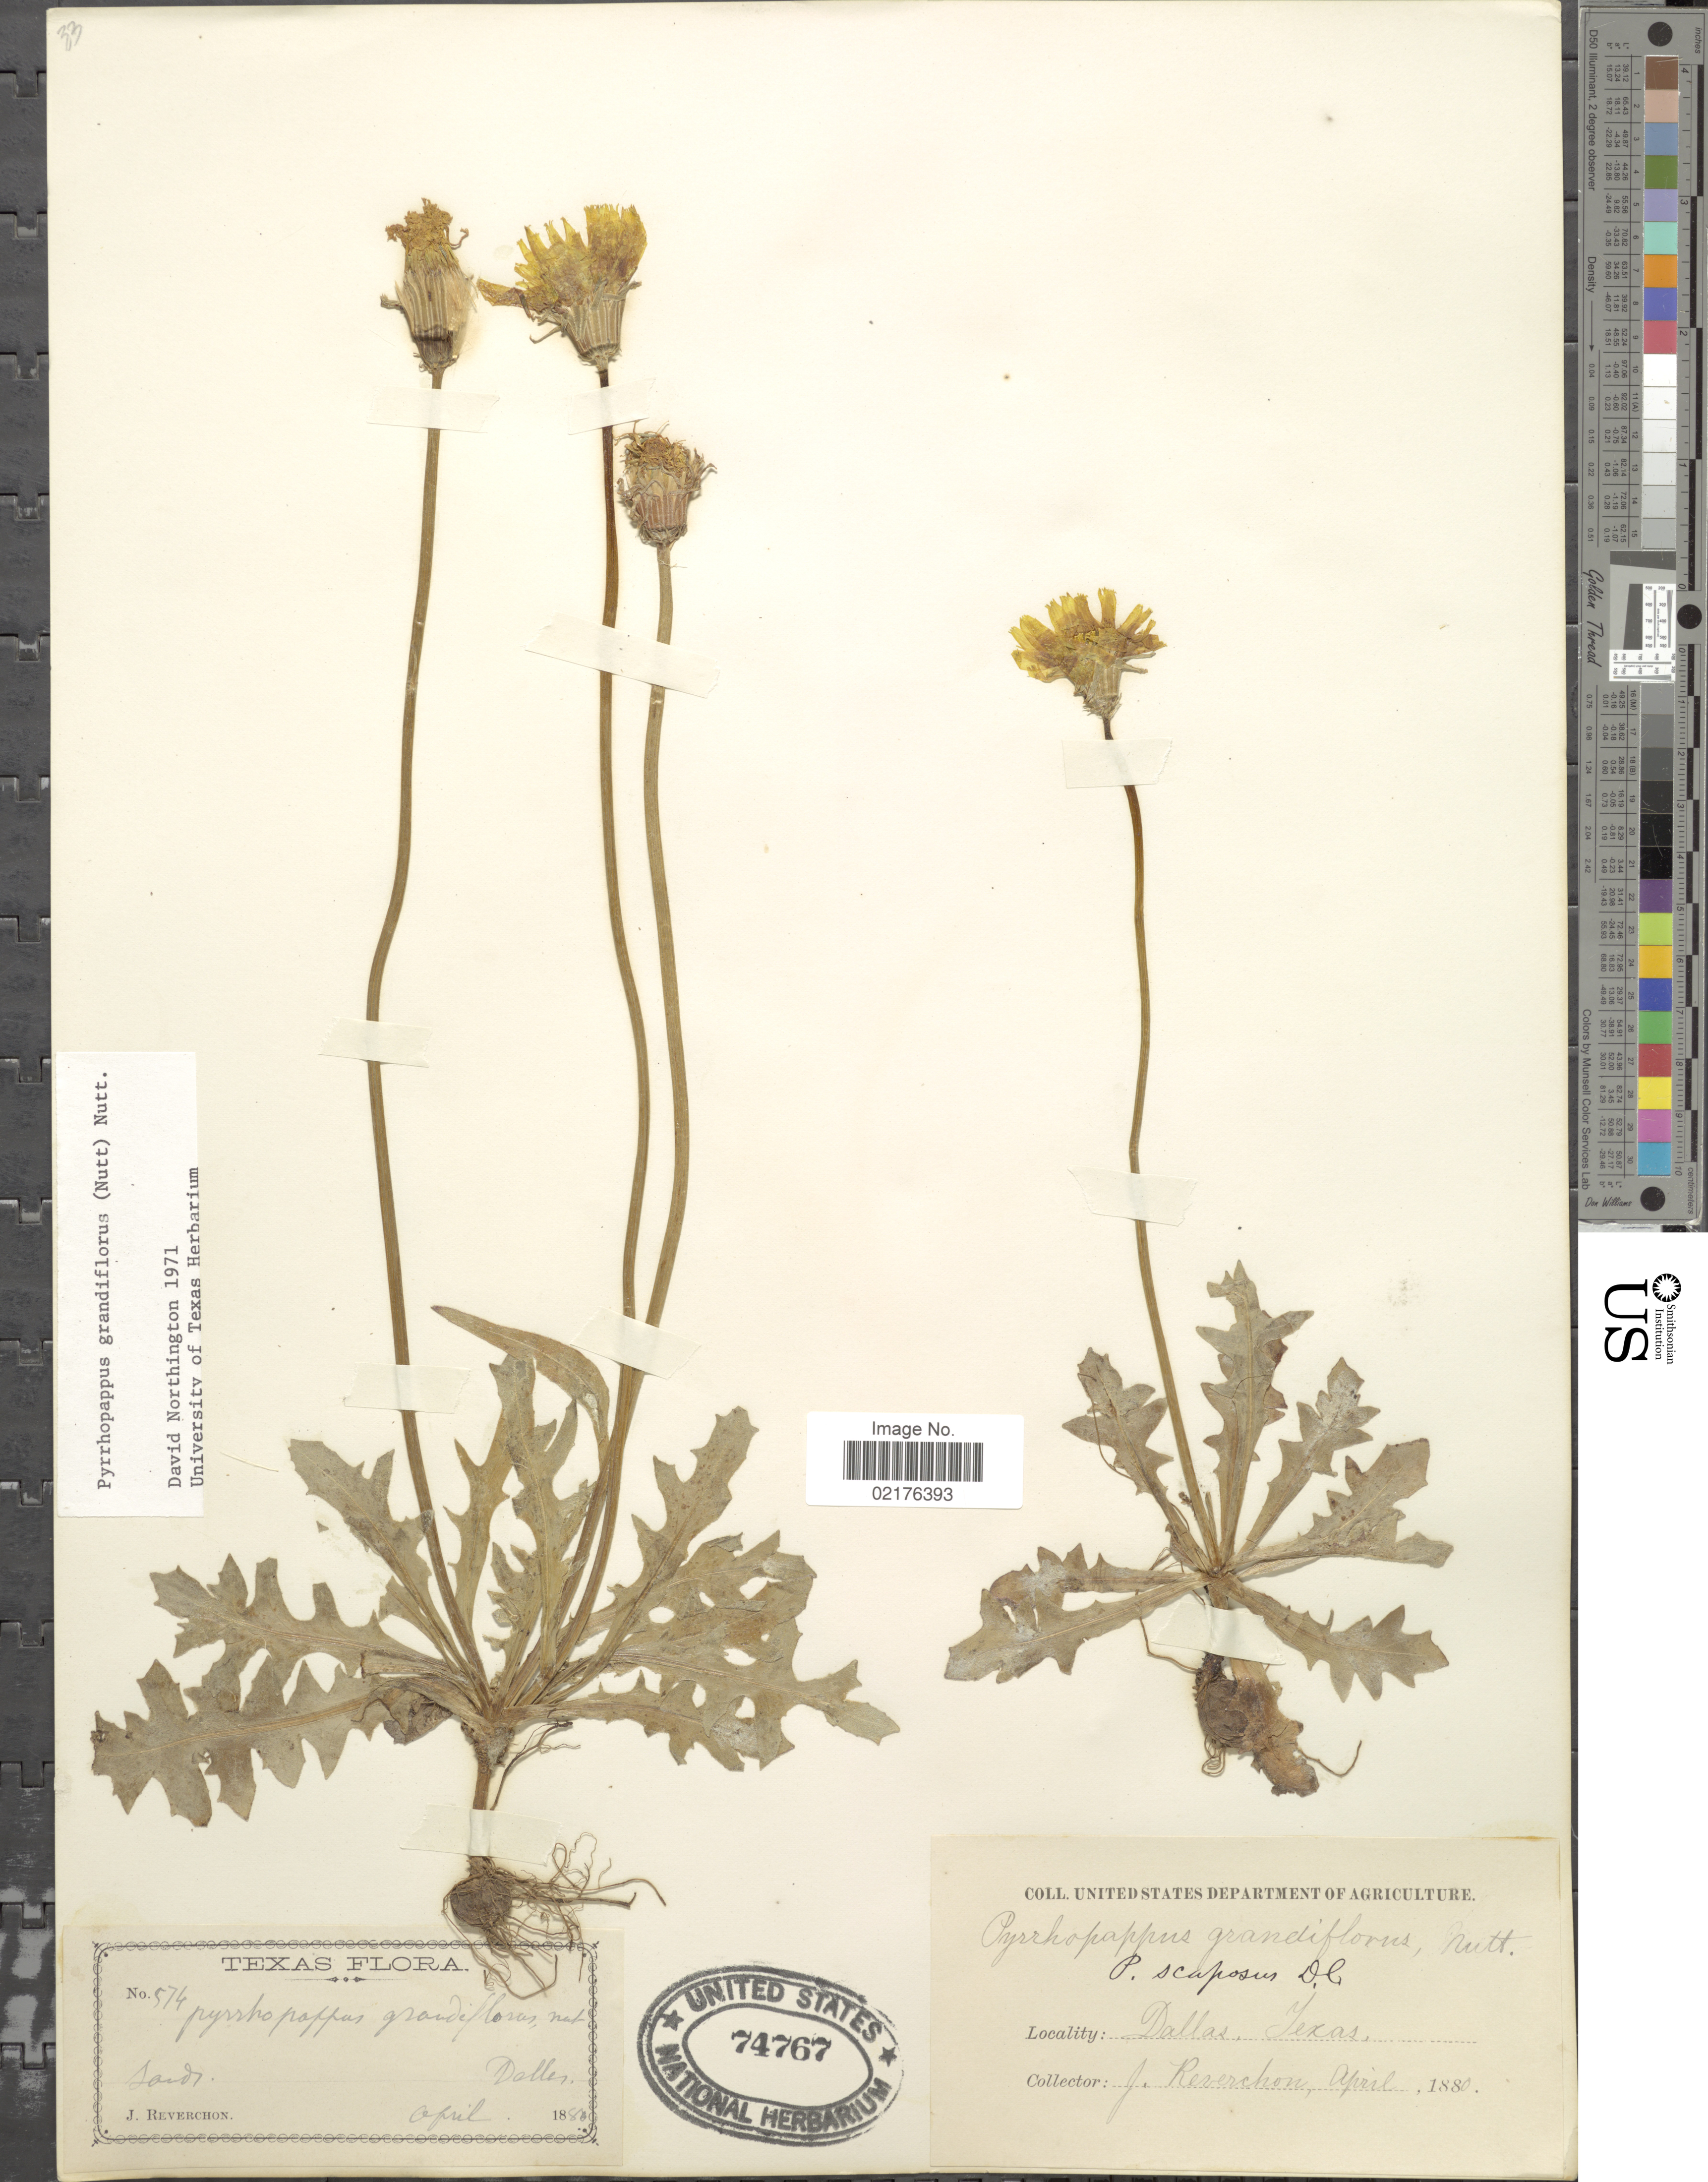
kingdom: Plantae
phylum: Tracheophyta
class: Magnoliopsida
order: Asterales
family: Asteraceae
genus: Pyrrhopappus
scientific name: Pyrrhopappus grandiflorus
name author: (Nutt.) Nutt.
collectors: J. Reverchon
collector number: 5874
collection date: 1880-04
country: United States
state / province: Texas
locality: Dallas, Texas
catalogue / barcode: US 74767